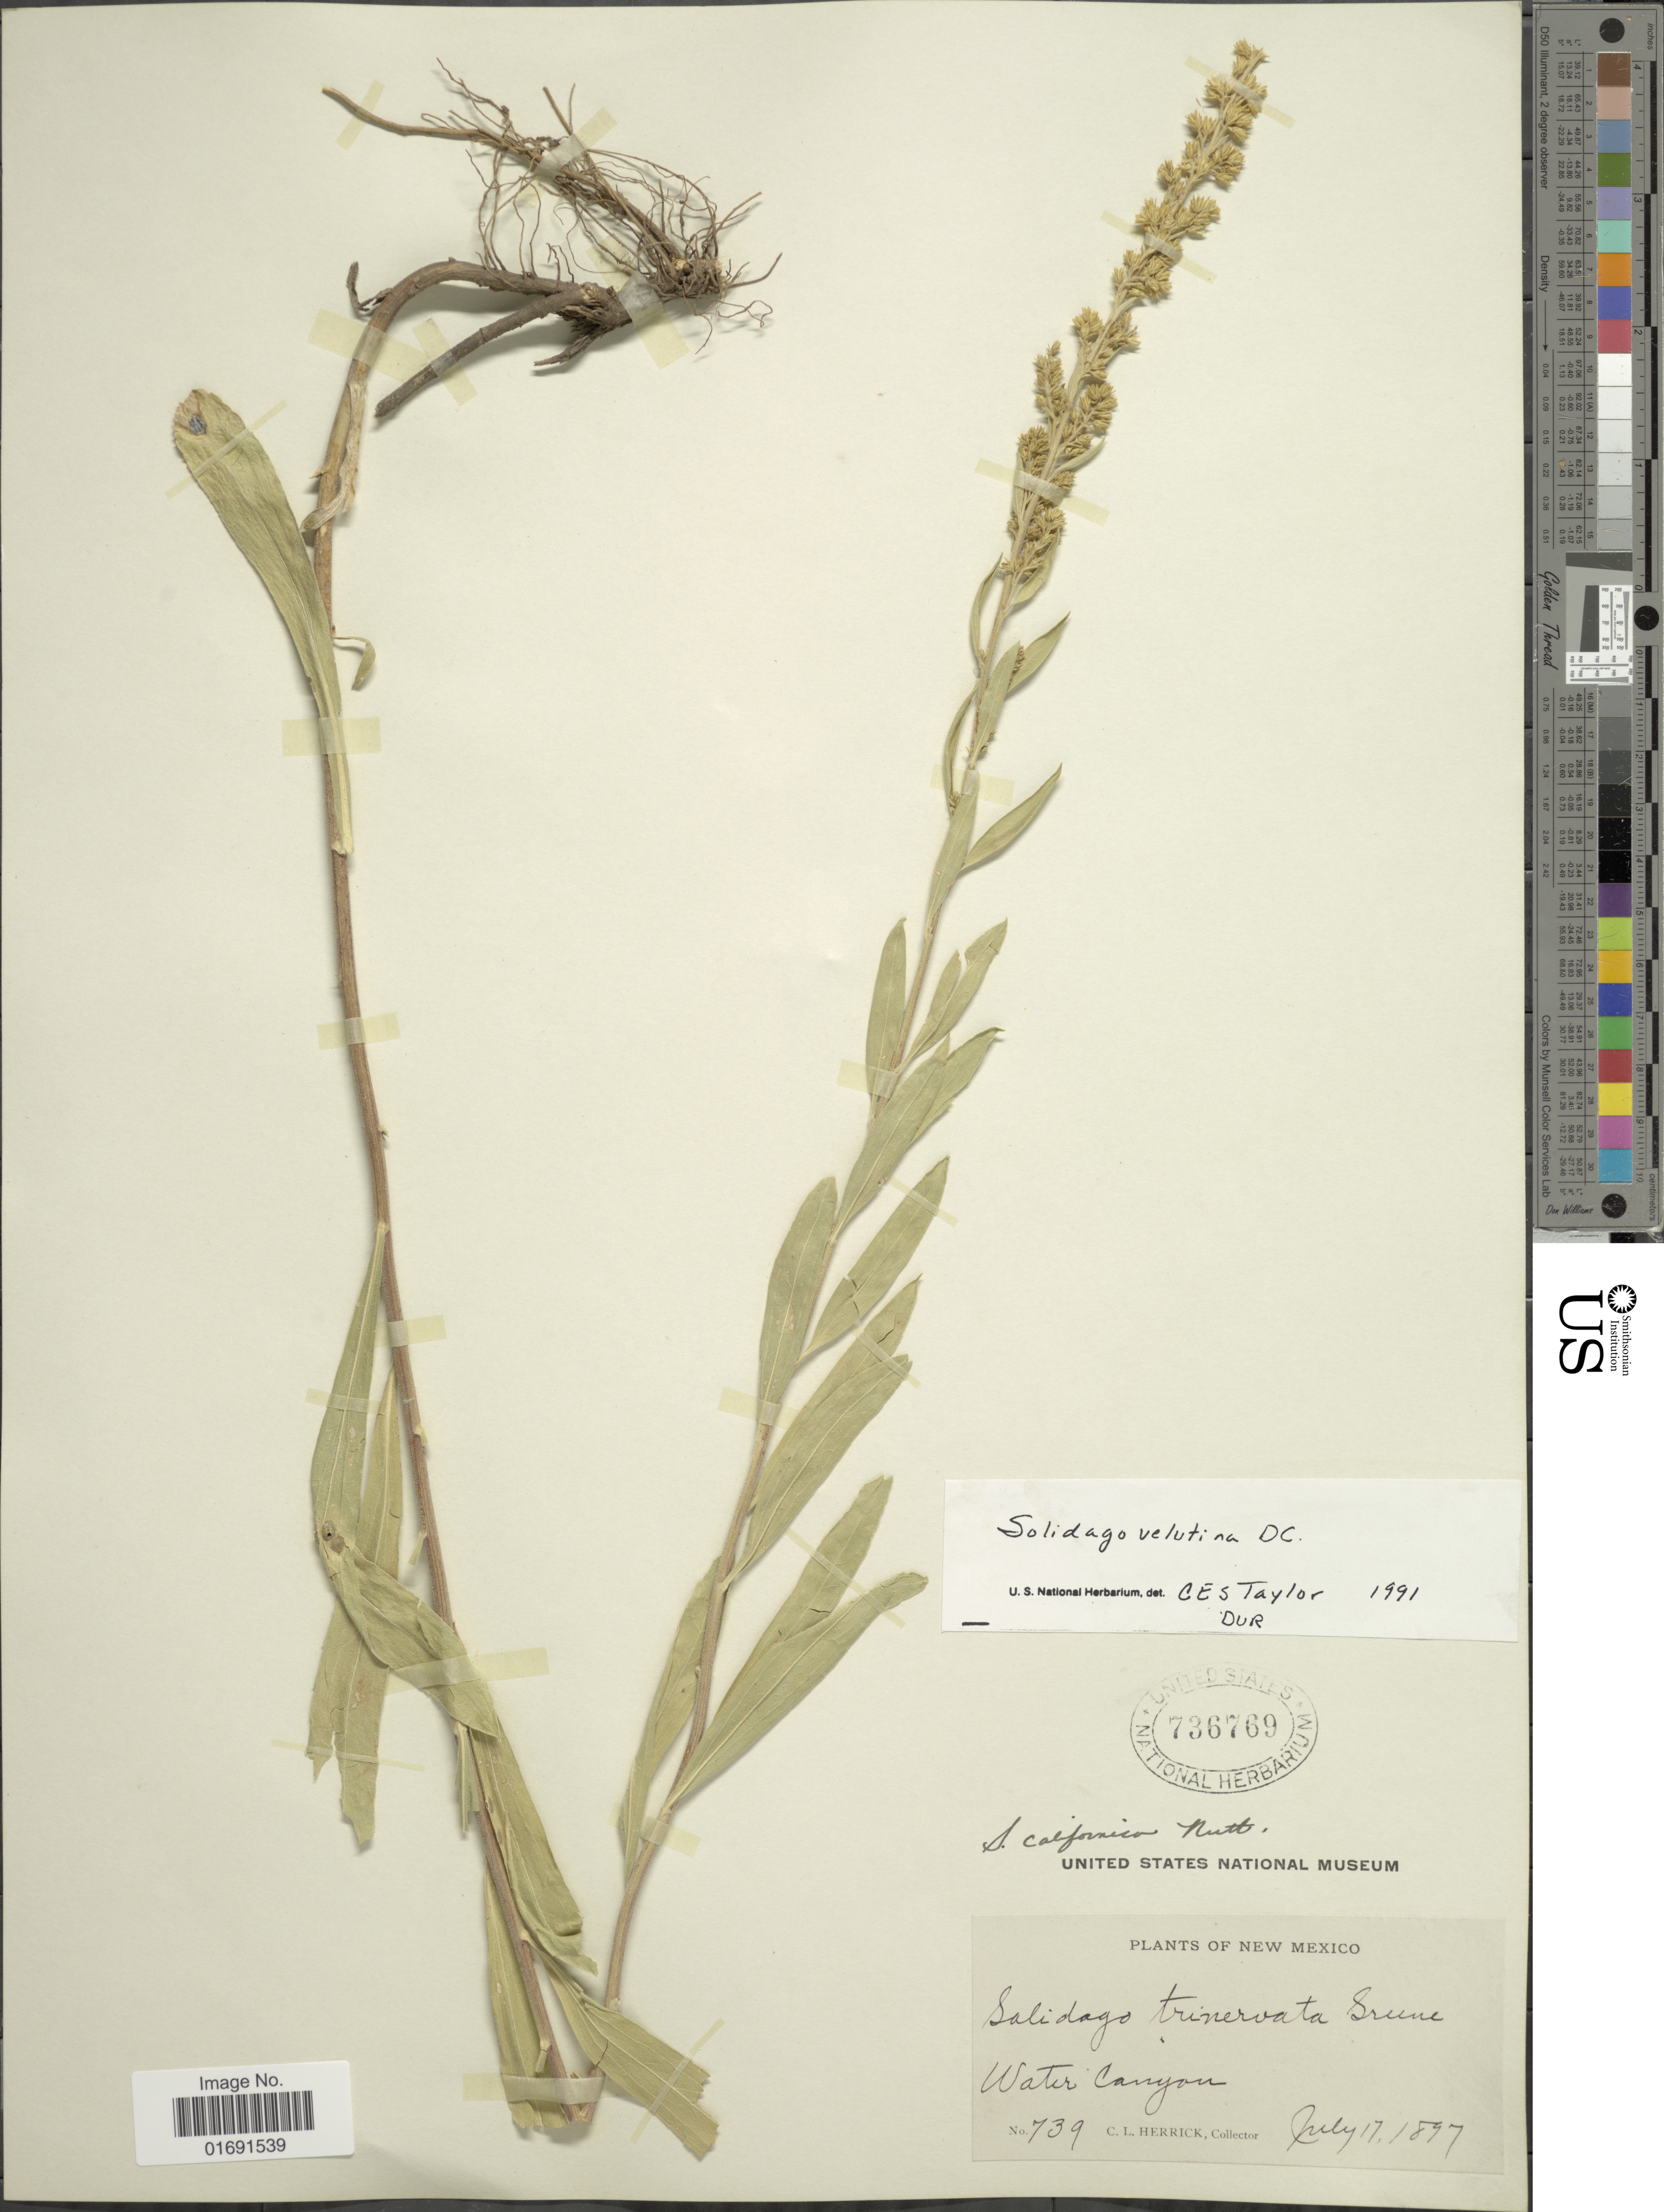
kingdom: Plantae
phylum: Tracheophyta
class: Magnoliopsida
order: Asterales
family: Asteraceae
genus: Solidago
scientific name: Solidago velutina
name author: DC.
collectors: C. Herrick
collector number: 739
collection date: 1897-07-17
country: United States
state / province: New Mexico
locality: Water Canyon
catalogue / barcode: US 736769